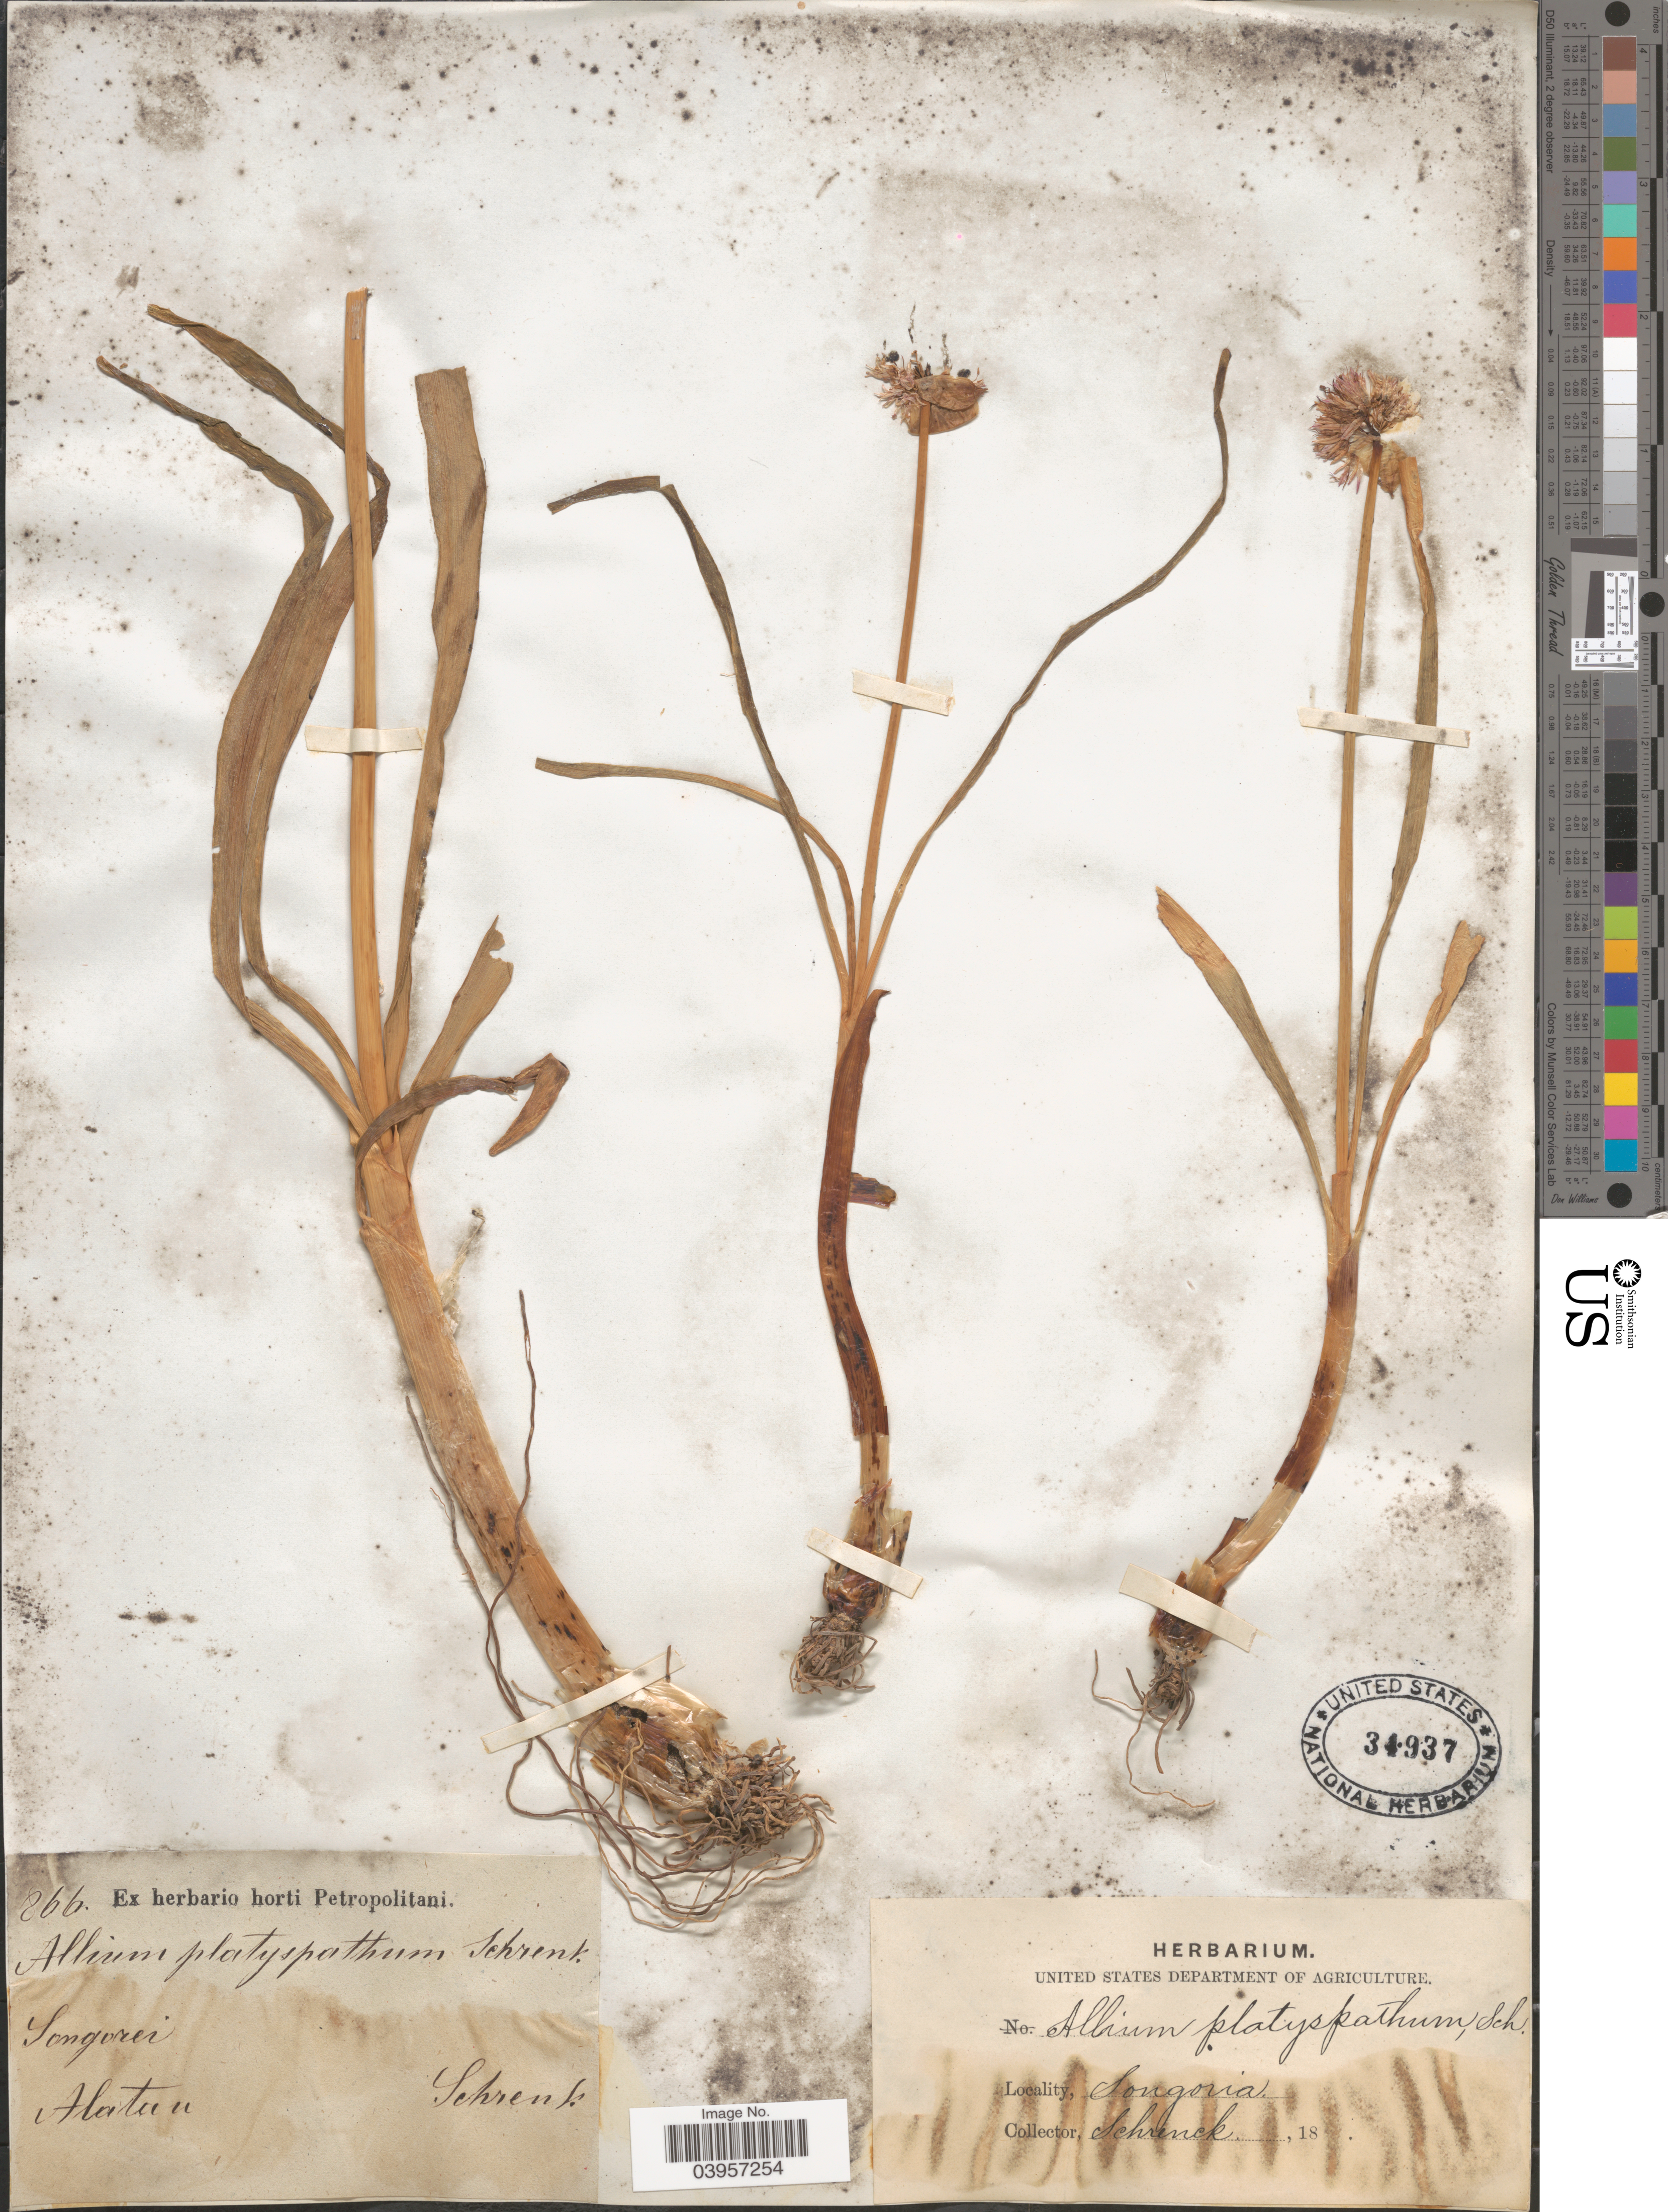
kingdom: Plantae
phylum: Tracheophyta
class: Liliopsida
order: Asparagales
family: Amaryllidaceae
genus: Allium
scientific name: Allium platyspathum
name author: Schrenk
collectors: -- Schrenck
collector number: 866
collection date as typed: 18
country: China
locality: Songoria. Songorei. Alatau.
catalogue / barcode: US 34937